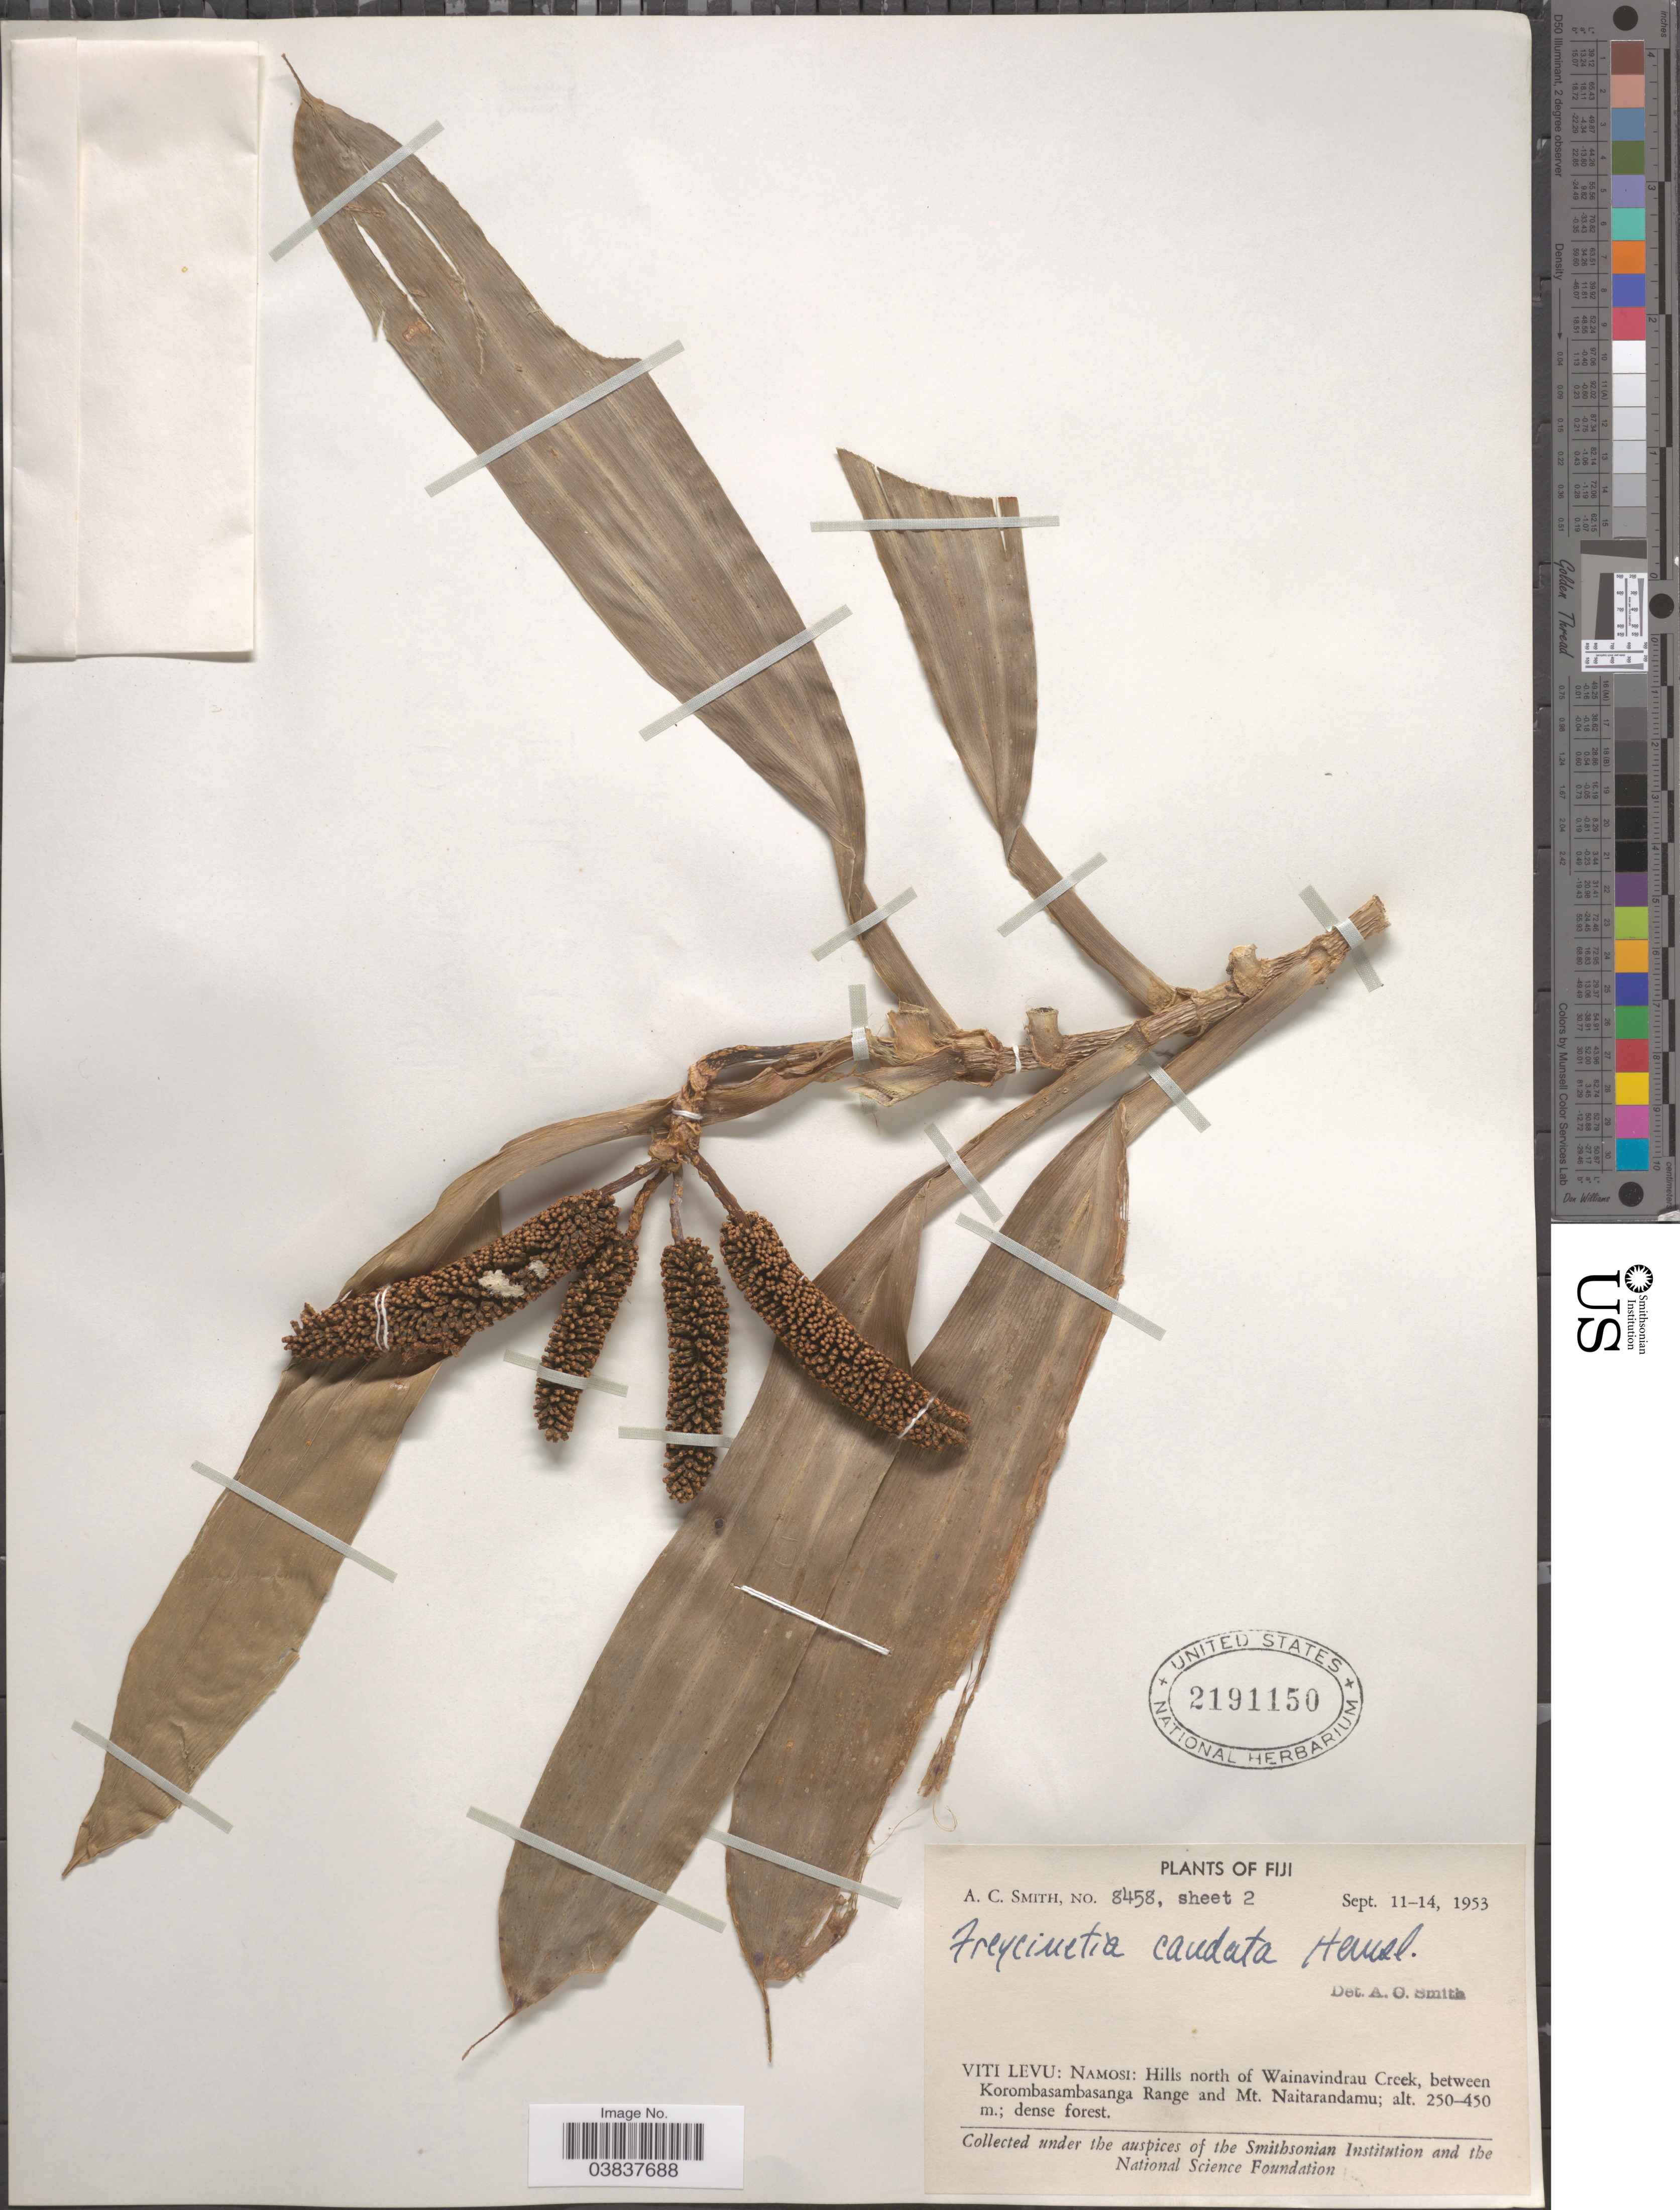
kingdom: Plantae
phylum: Tracheophyta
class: Liliopsida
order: Pandanales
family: Pandanaceae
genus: Freycinetia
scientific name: Freycinetia caudata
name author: Hemsl.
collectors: A. C. Smith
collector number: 8458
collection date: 1953-09-11/1953-09-14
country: Fiji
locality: Viti Levu: Namosi: Hills north of Wainavindrau Creek, between Korombasambasanga Range and Mt. Naitarandamu.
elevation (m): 250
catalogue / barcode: US 2191150